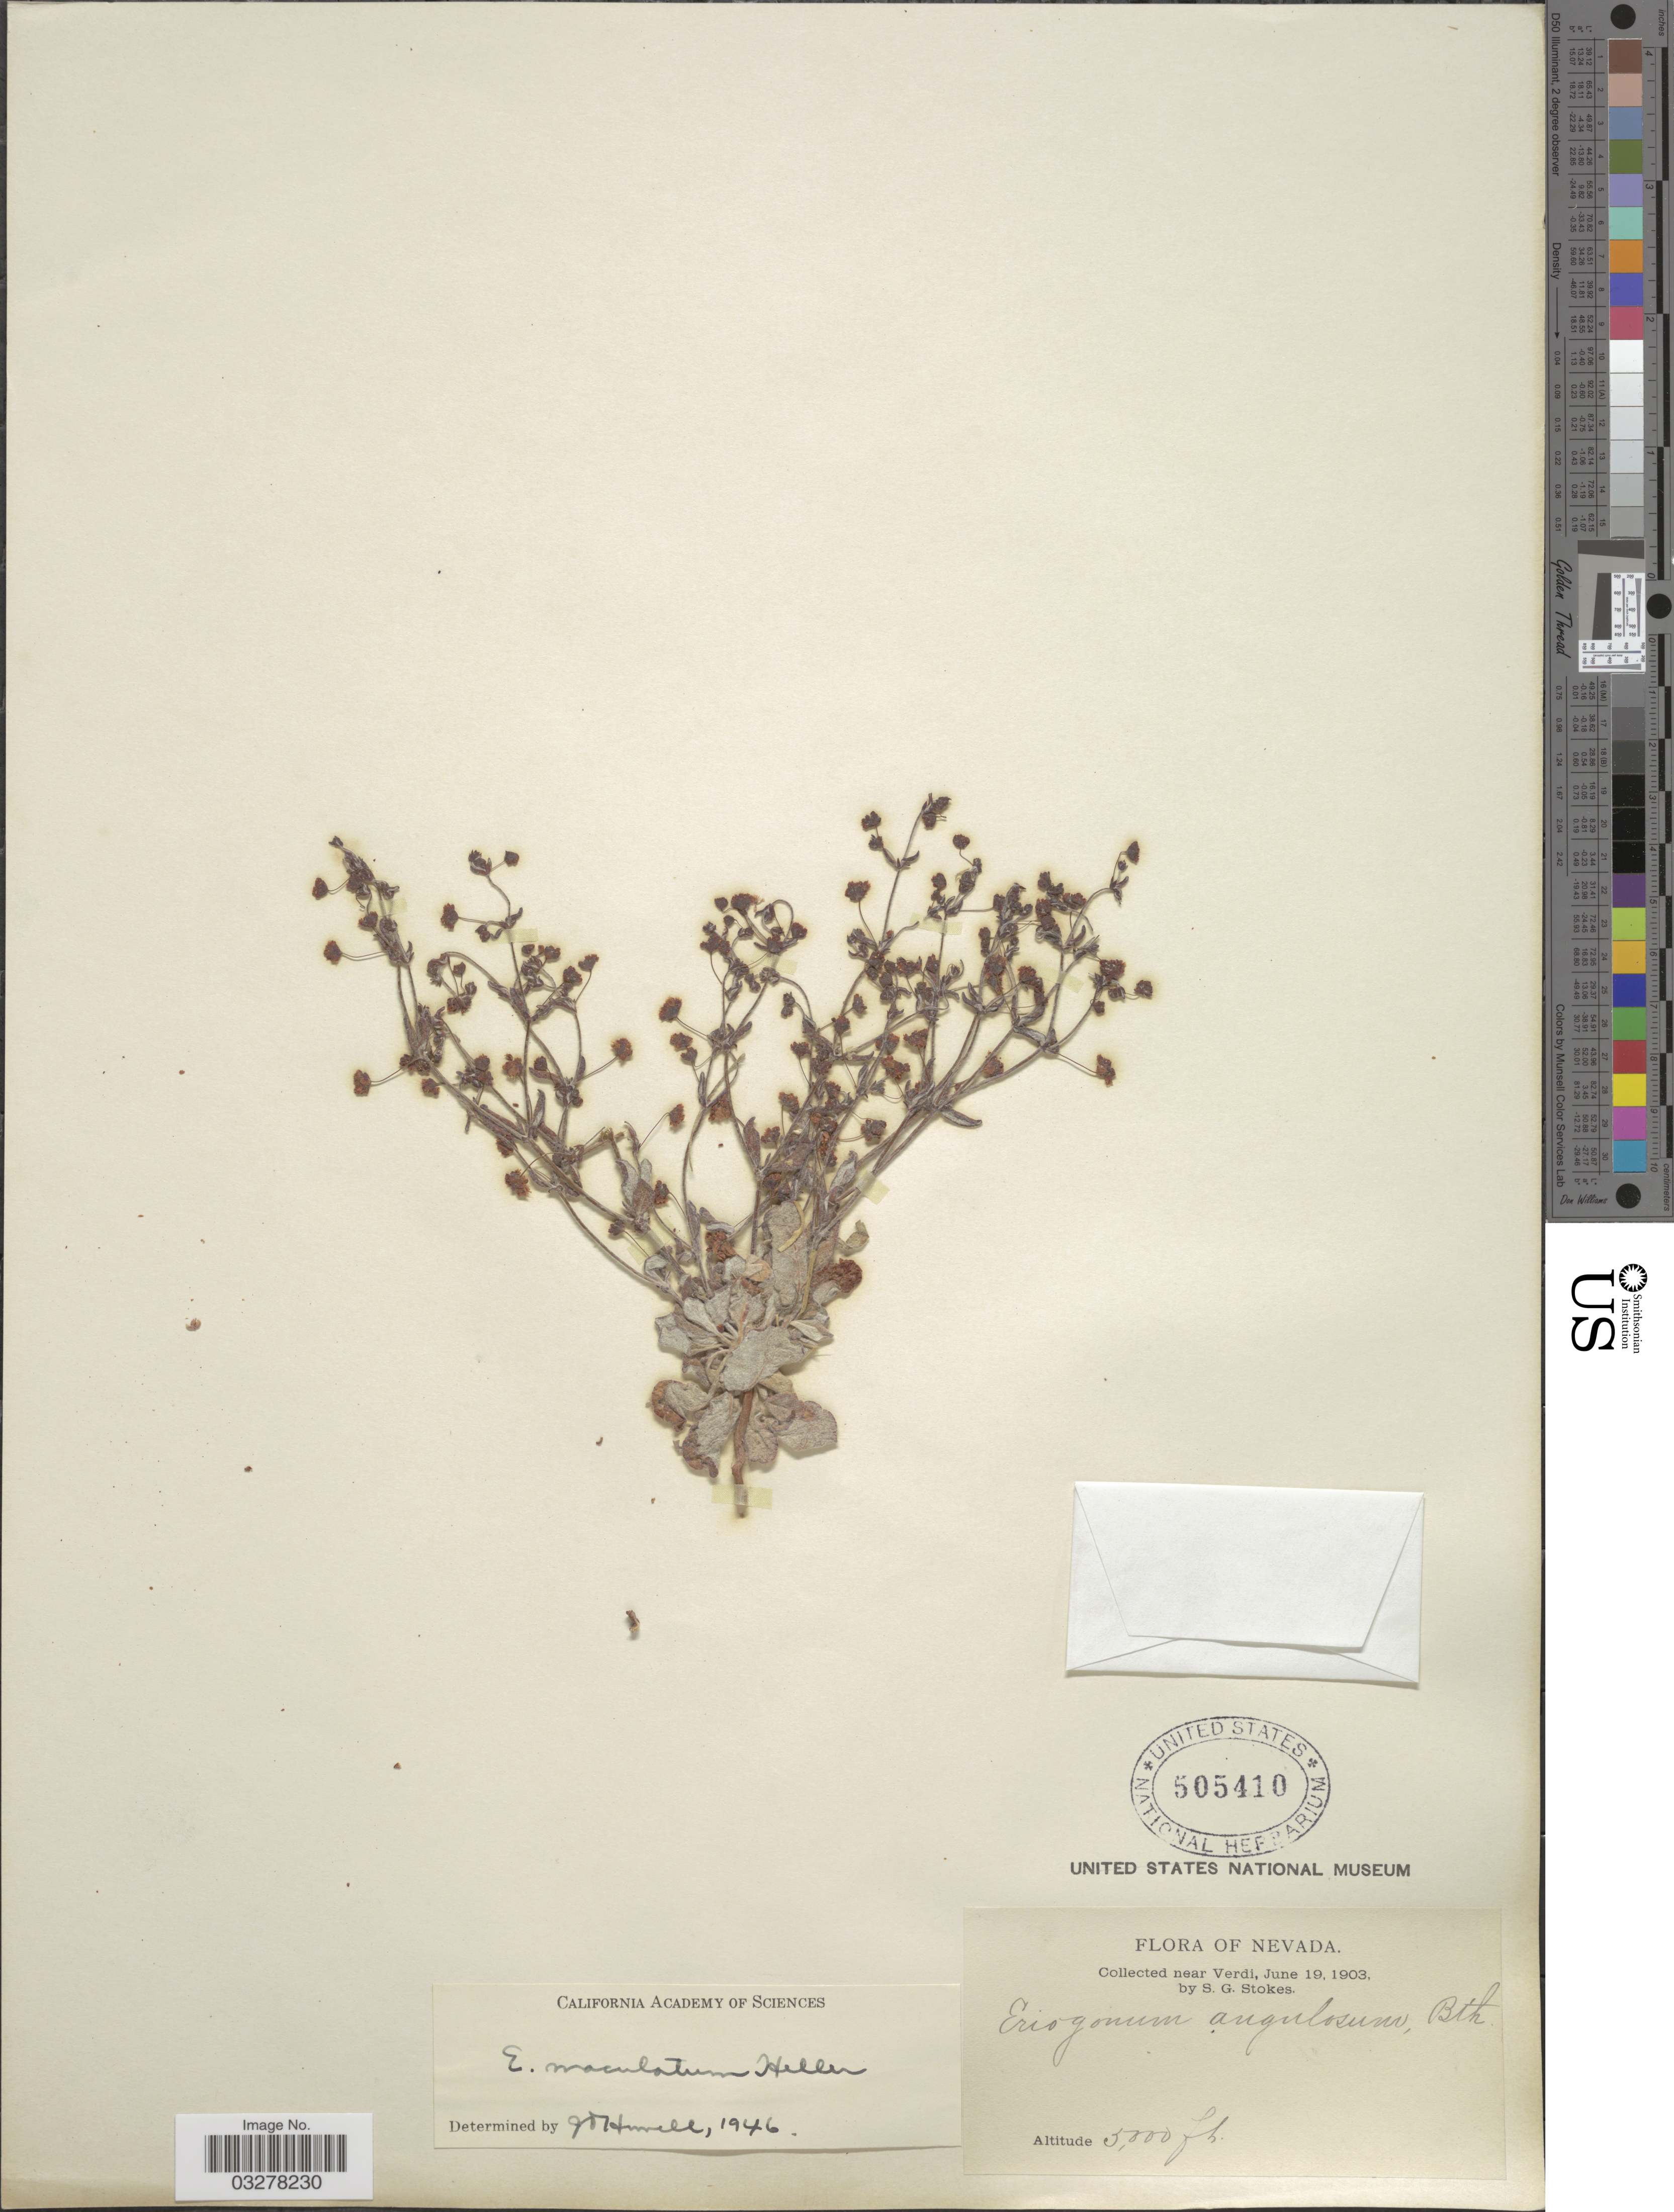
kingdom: Plantae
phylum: Tracheophyta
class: Magnoliopsida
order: Caryophyllales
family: Polygonaceae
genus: Eriogonum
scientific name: Eriogonum maculatum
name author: A. Heller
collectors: S. G. Stokes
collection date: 1903-06-19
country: United States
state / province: Nevada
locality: Near Verdi.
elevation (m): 1524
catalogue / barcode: US 505410